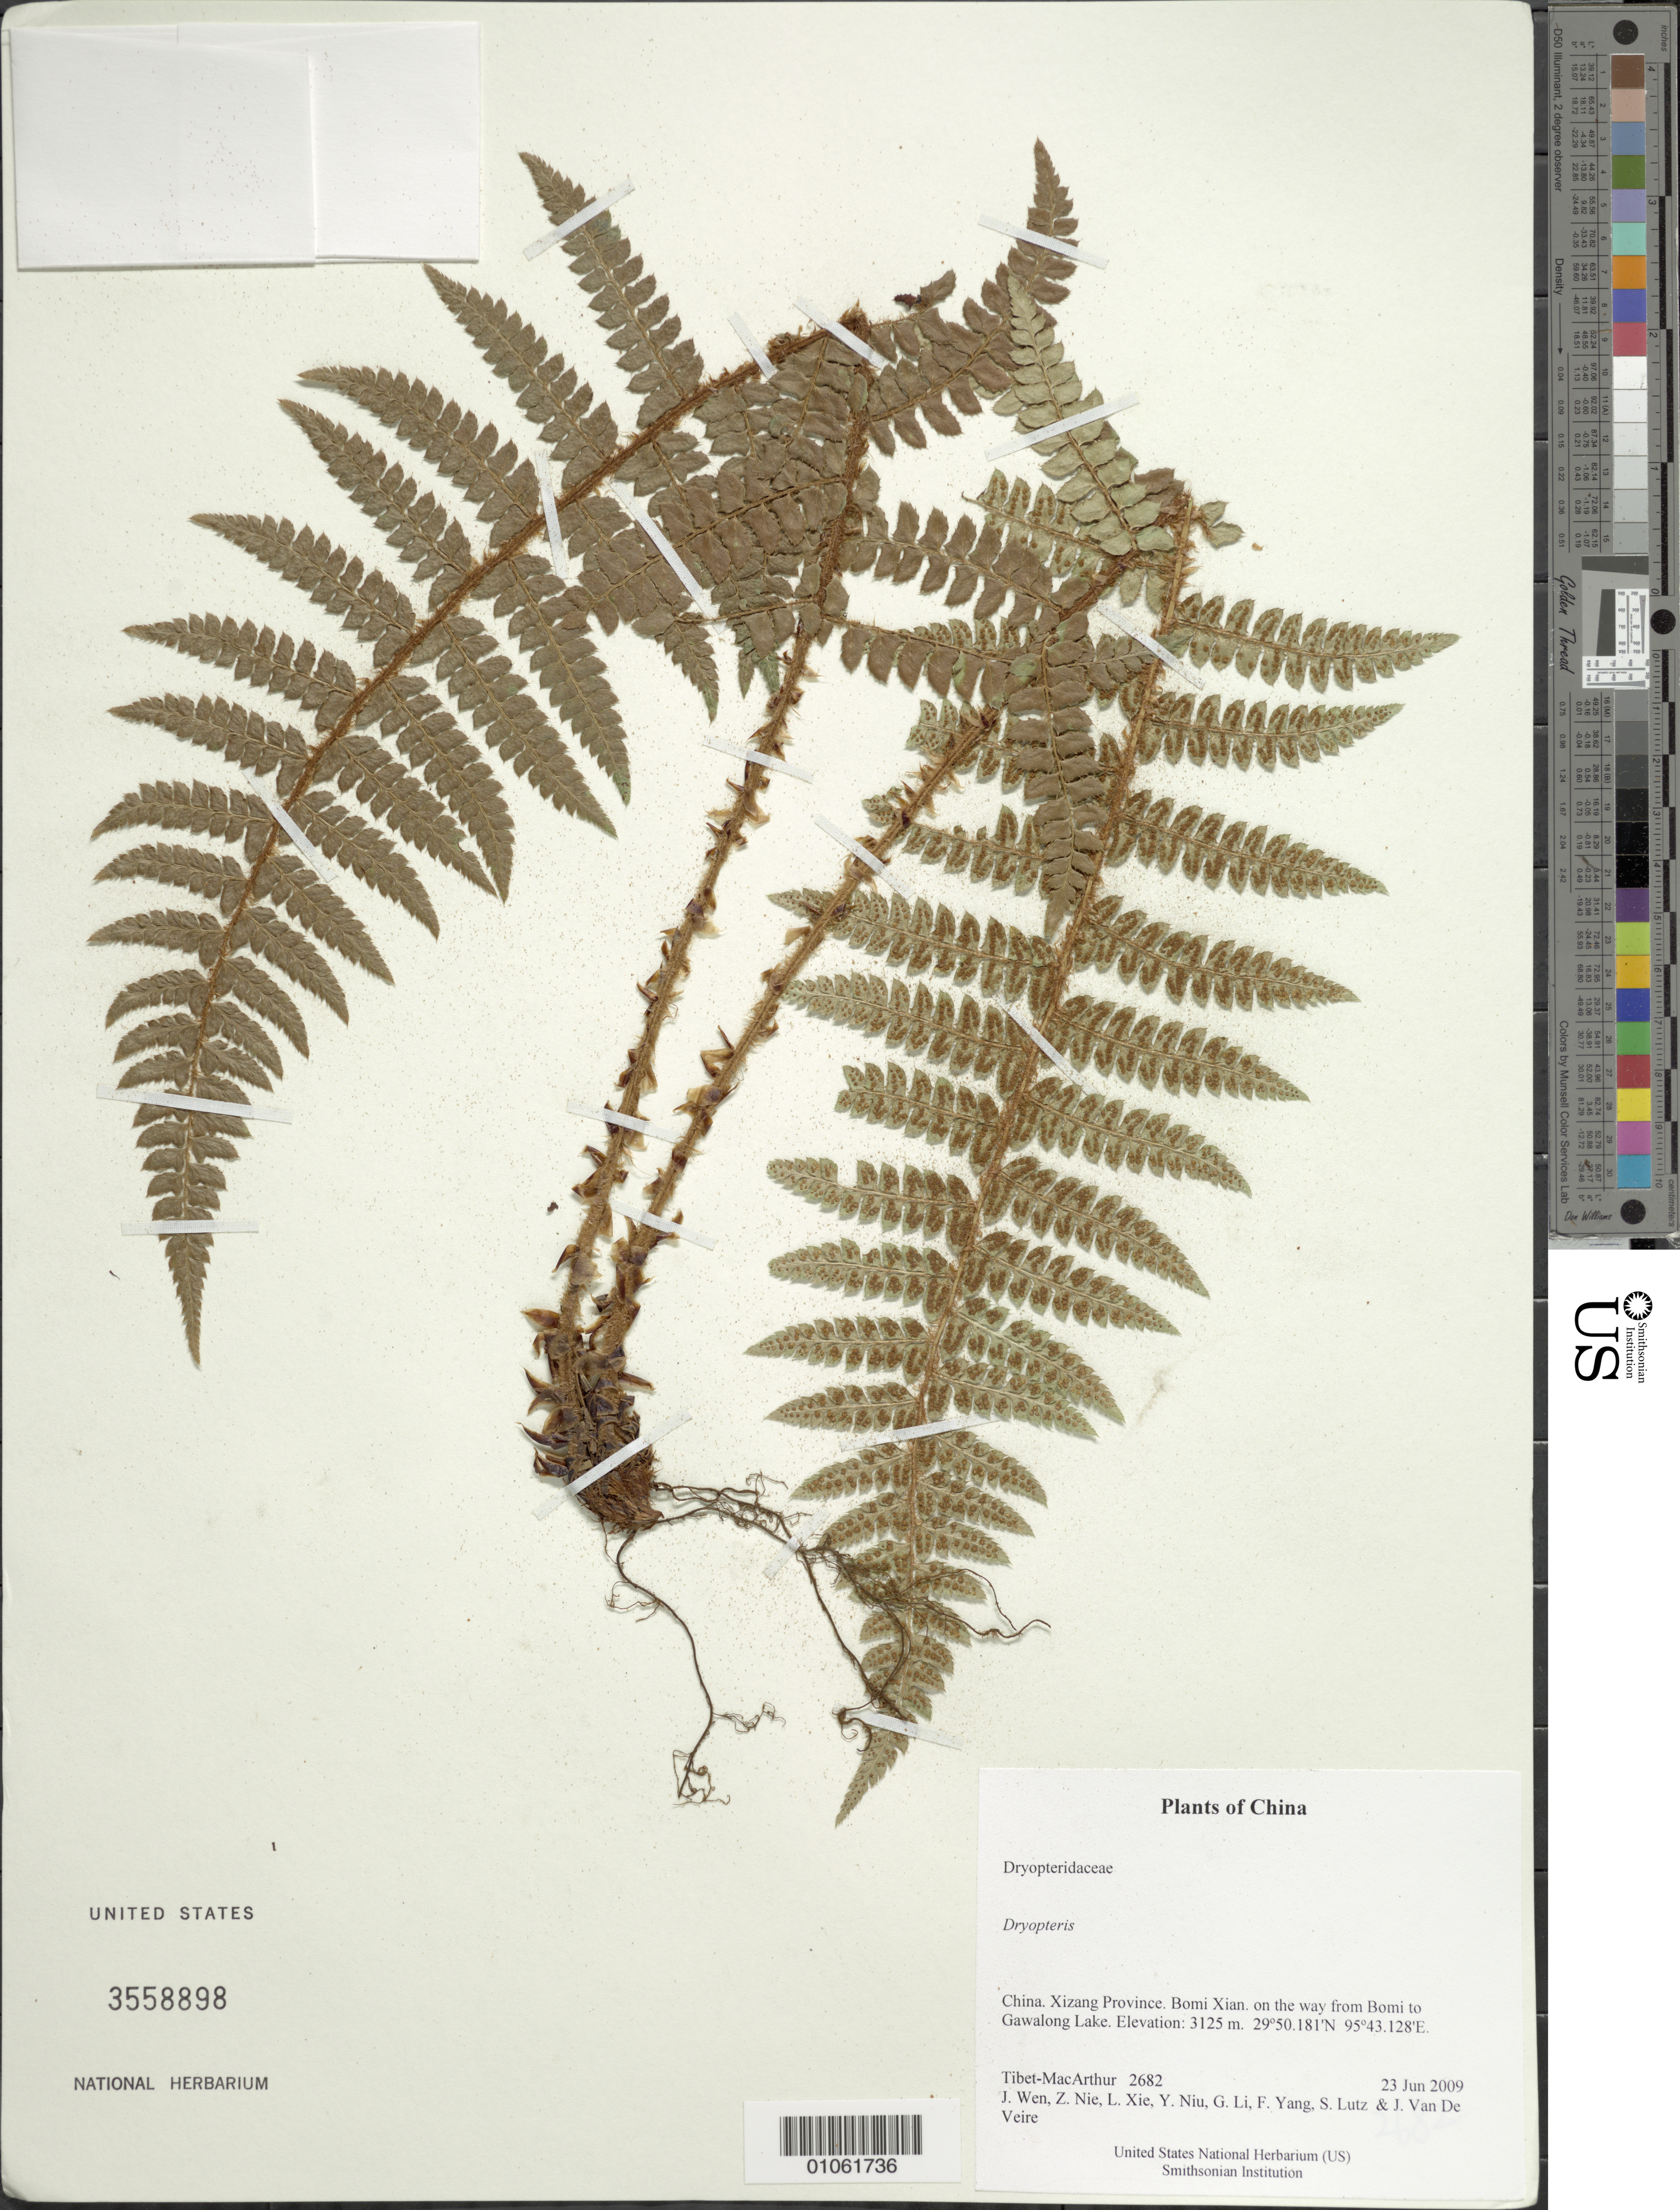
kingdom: Plantae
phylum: Tracheophyta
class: Polypodiopsida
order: Polypodiales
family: Dryopteridaceae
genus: Dryopteris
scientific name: Dryopteris sp.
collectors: Tibet-MacArthur, J. Wen, Z. Nie, L. Xie, Y. Niu, G. Li, F. Yang, S. Lutz & J. Van De Veire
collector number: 2682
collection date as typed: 23 Jun 2009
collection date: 2009-06-23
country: China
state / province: Xizang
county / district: Bomi Xian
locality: on the way from Bomi to Gawalong Lake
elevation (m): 3125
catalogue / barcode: US 3558898